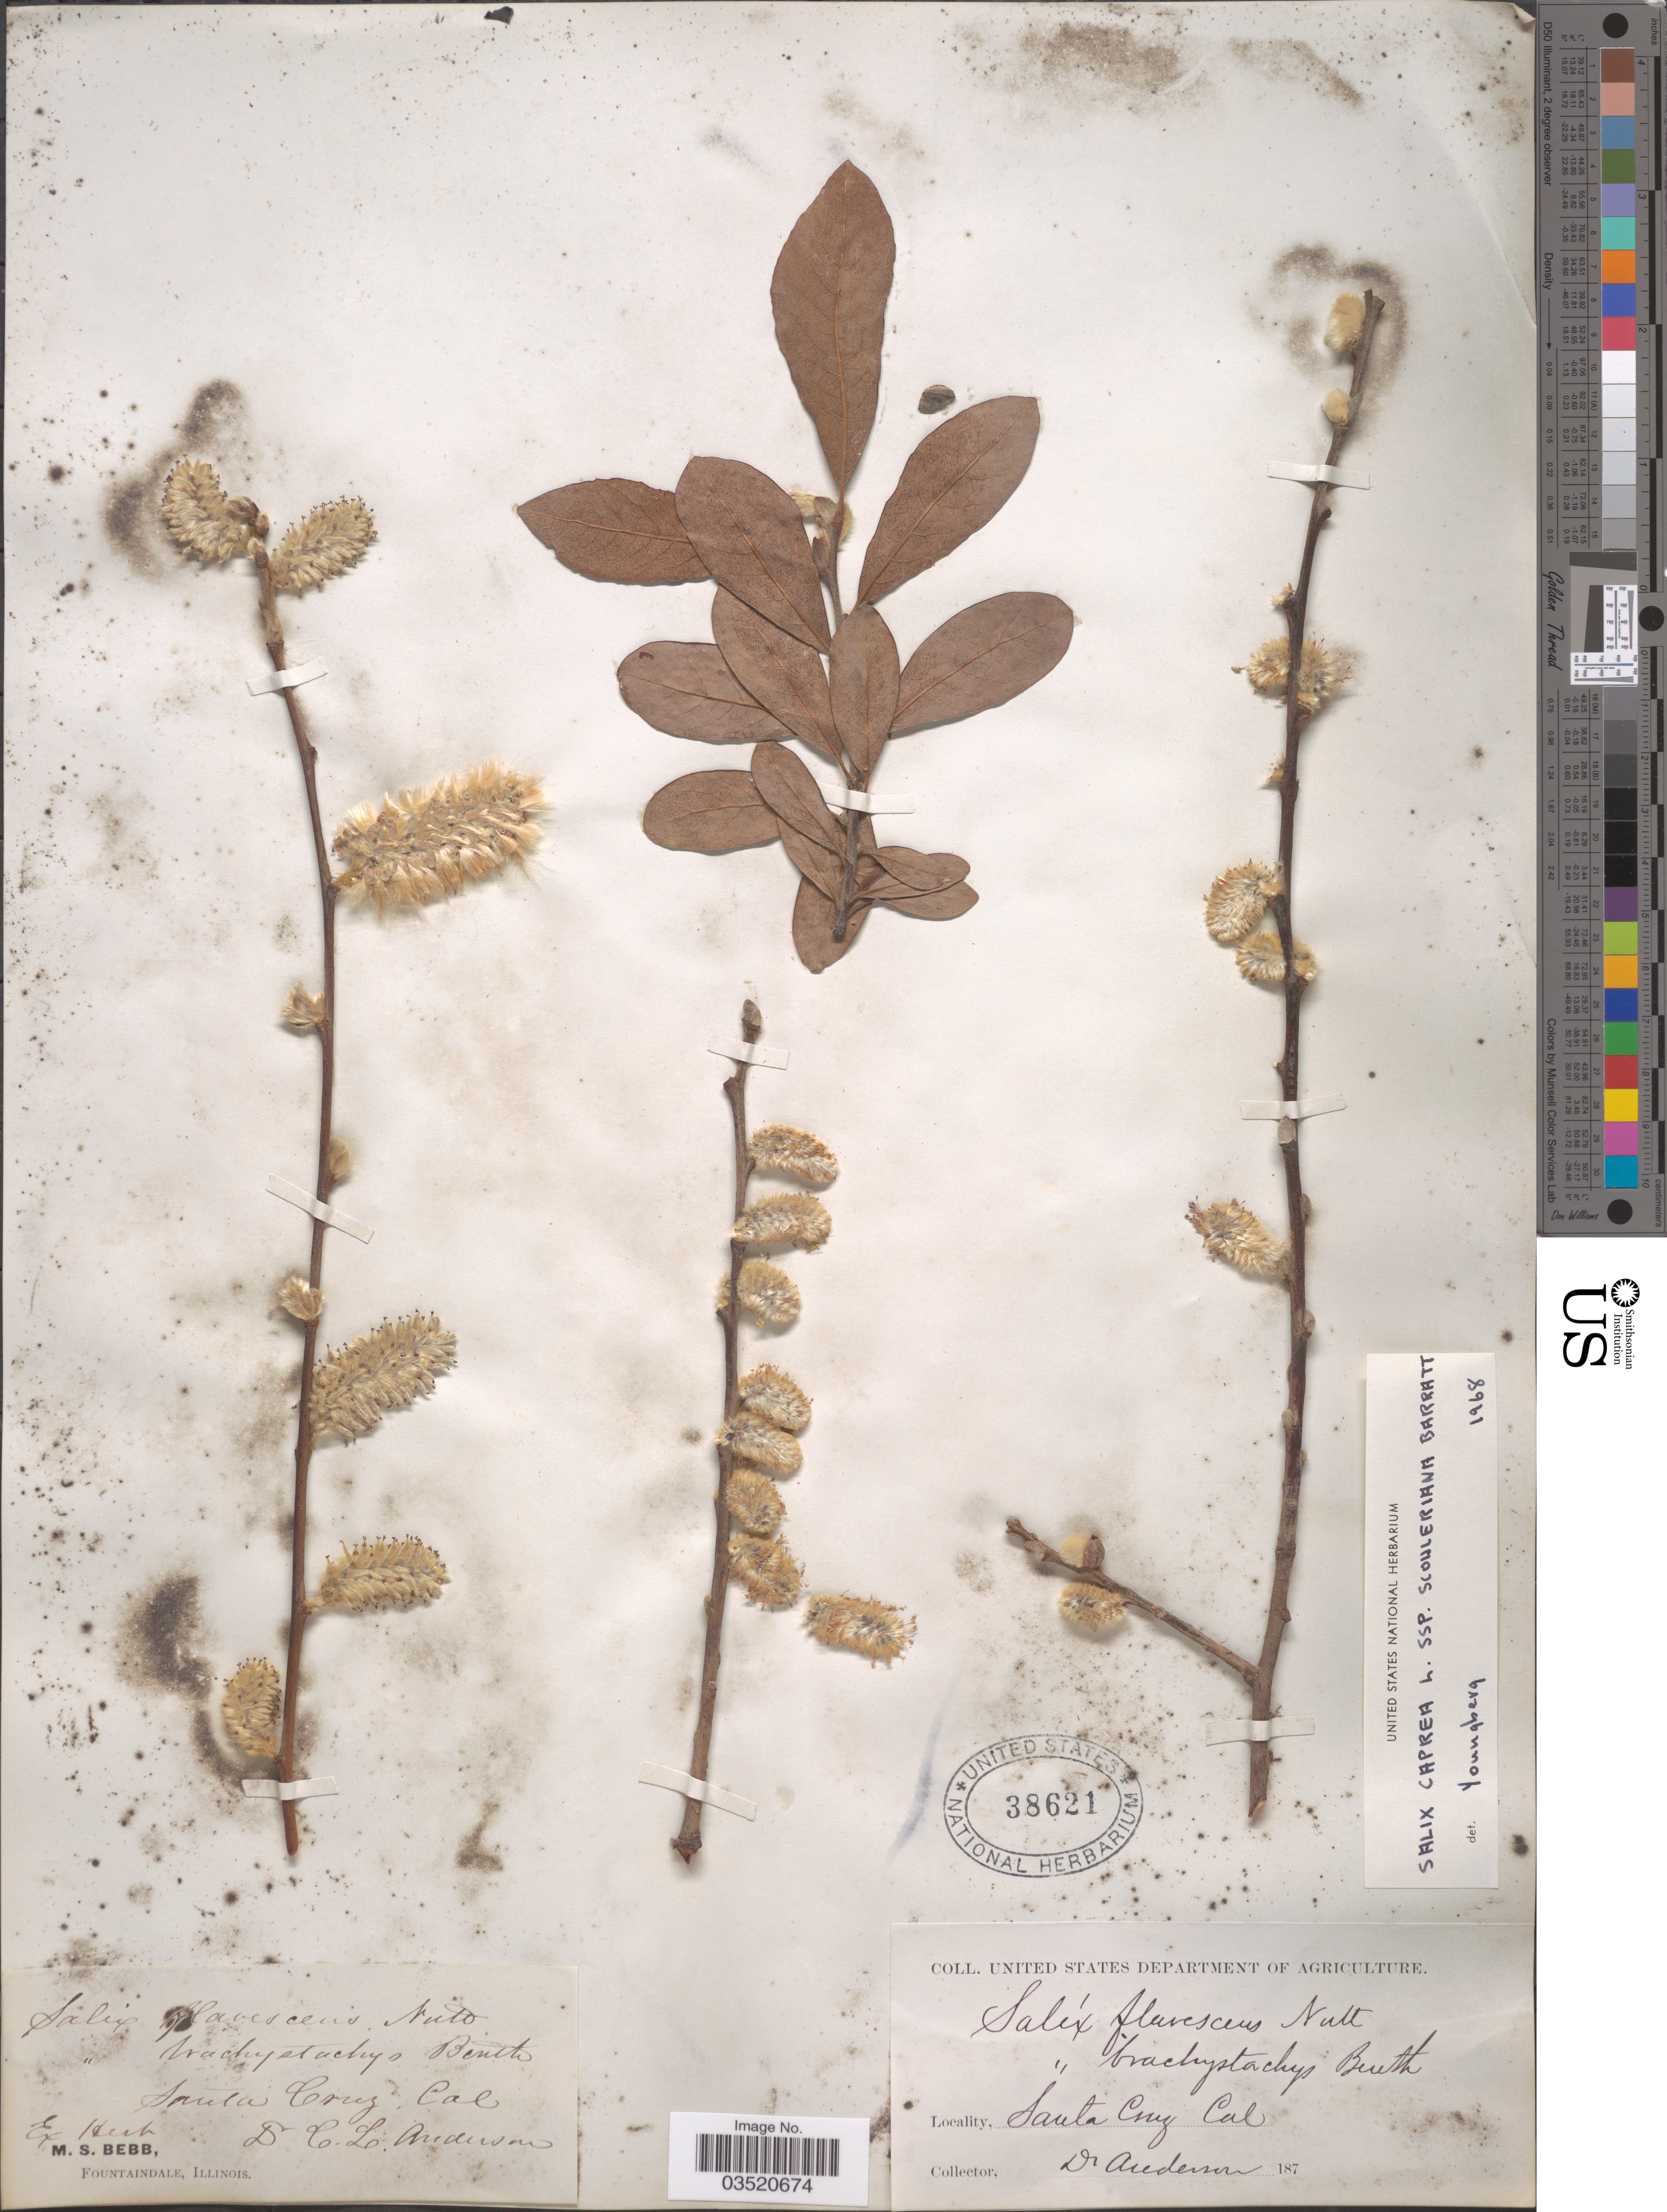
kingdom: Plantae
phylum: Tracheophyta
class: Magnoliopsida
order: Malpighiales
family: Salicaceae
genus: Salix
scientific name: Salix scouleriana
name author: Barratt ex Hook.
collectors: C. L. Anderson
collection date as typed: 187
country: United States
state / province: California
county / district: Santa Cruz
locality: Santa Cruz.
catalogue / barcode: US 38621